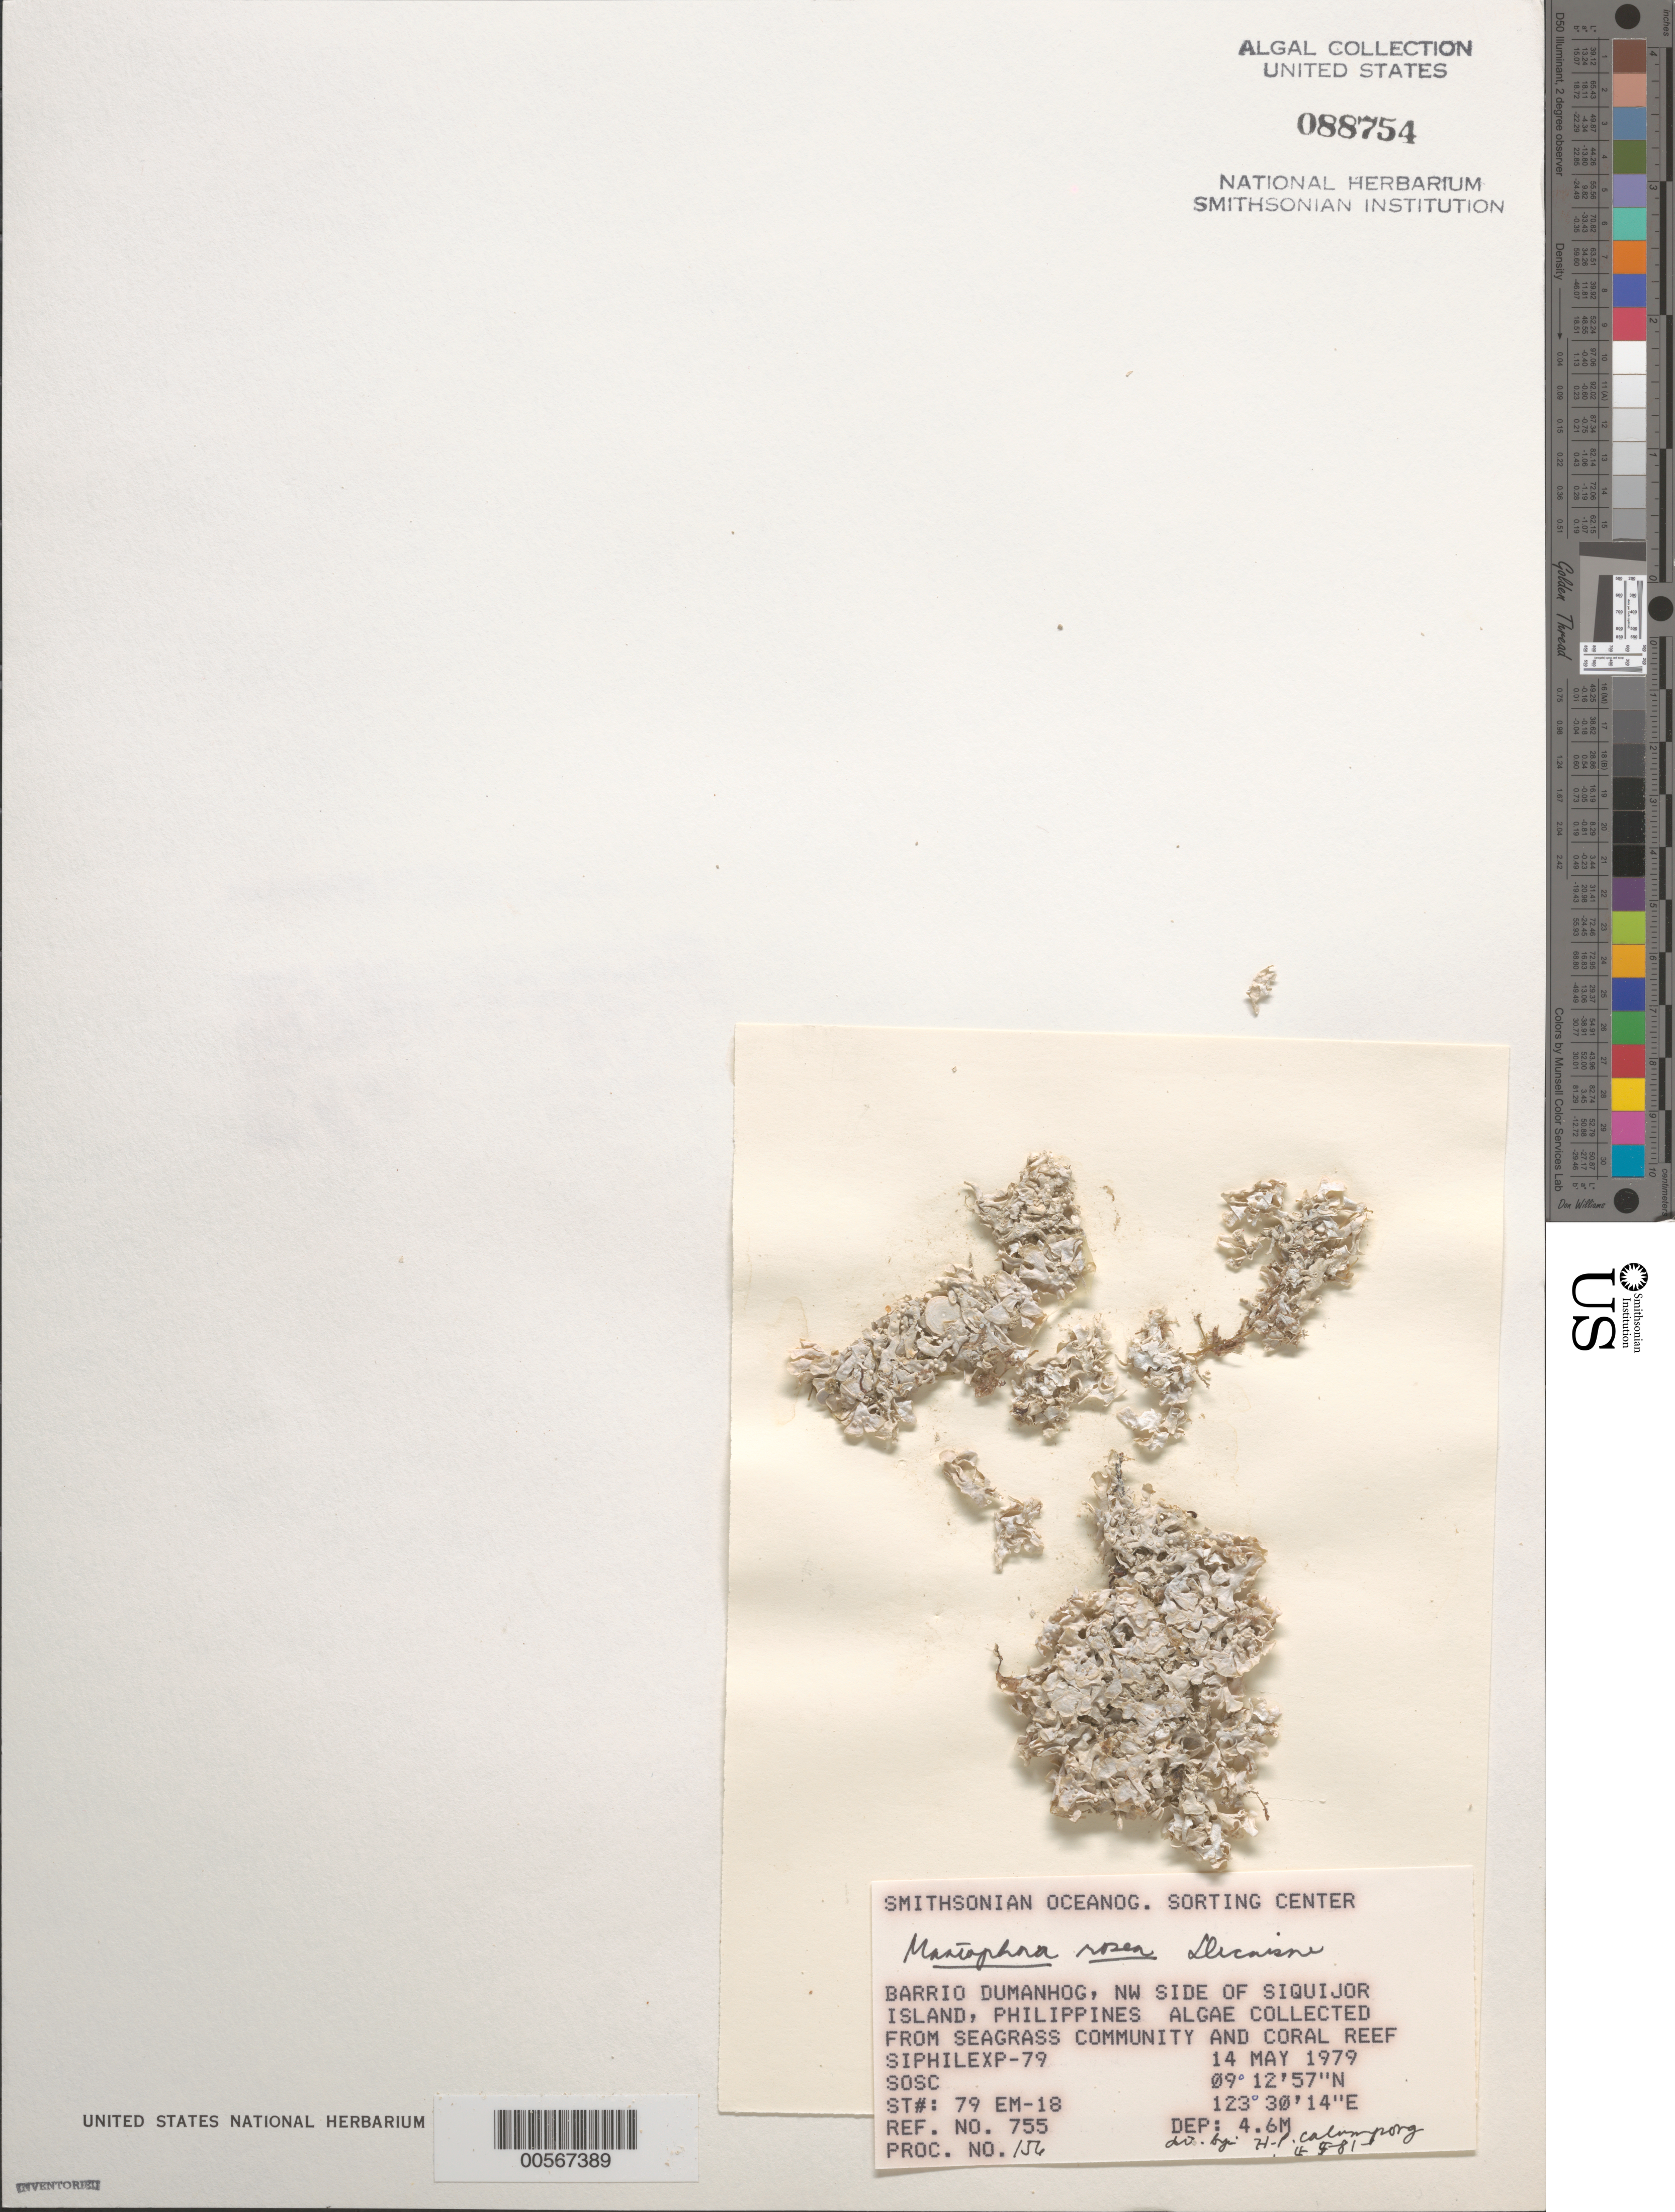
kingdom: Plantae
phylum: Rhodophyta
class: Florideophyceae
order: Corallinales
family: Mastophoraceae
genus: Mastophora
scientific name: Mastophora rosea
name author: (C. Agardh) Setch.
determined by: Calumpong, H. P.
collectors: SOSC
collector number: Station 79 Em-18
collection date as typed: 14 May 1979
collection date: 1979-05-14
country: Philippines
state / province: Central Visayas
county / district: Siquijor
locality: Visayan, Barrio dumanhog, siquijor island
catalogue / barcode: US 88754